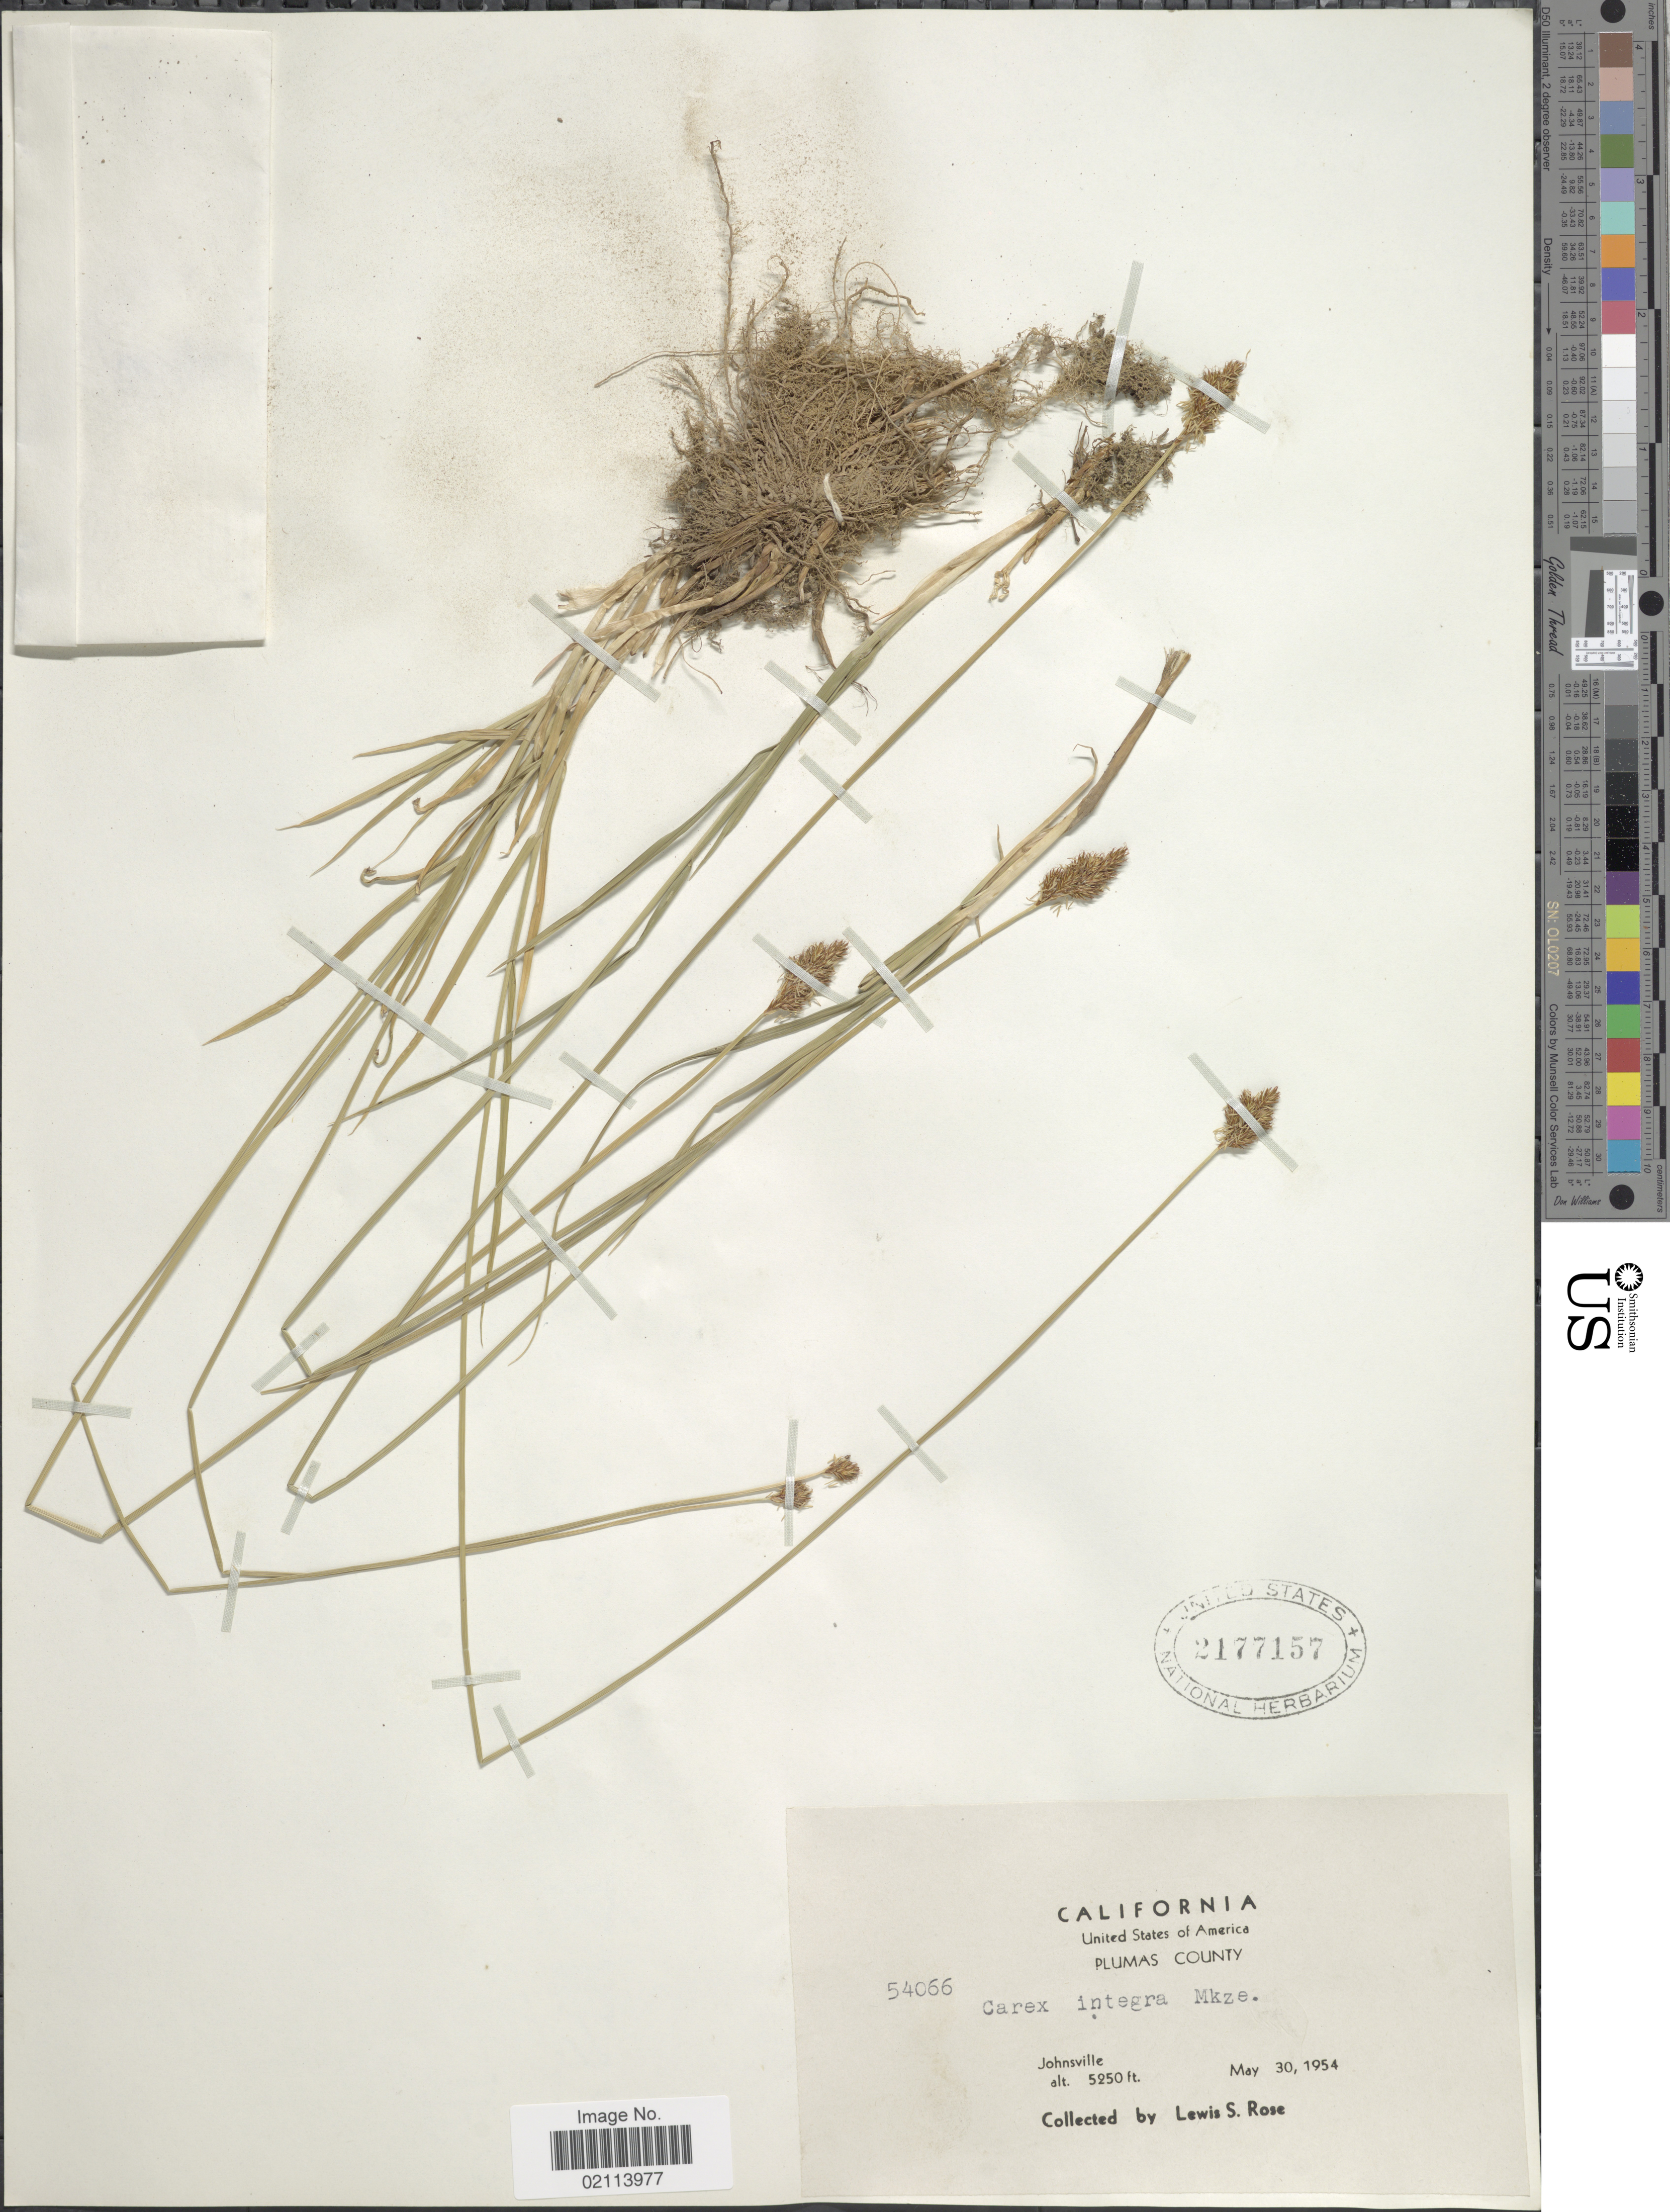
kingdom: Plantae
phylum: Tracheophyta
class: Liliopsida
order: Poales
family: Cyperaceae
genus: Carex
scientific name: Carex integra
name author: Mack.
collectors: L. S. Rose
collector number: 54066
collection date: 1954-05-30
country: United States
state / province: California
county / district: Plumas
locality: Plumas County, Johnsville.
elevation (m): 1600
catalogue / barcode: US 2177157